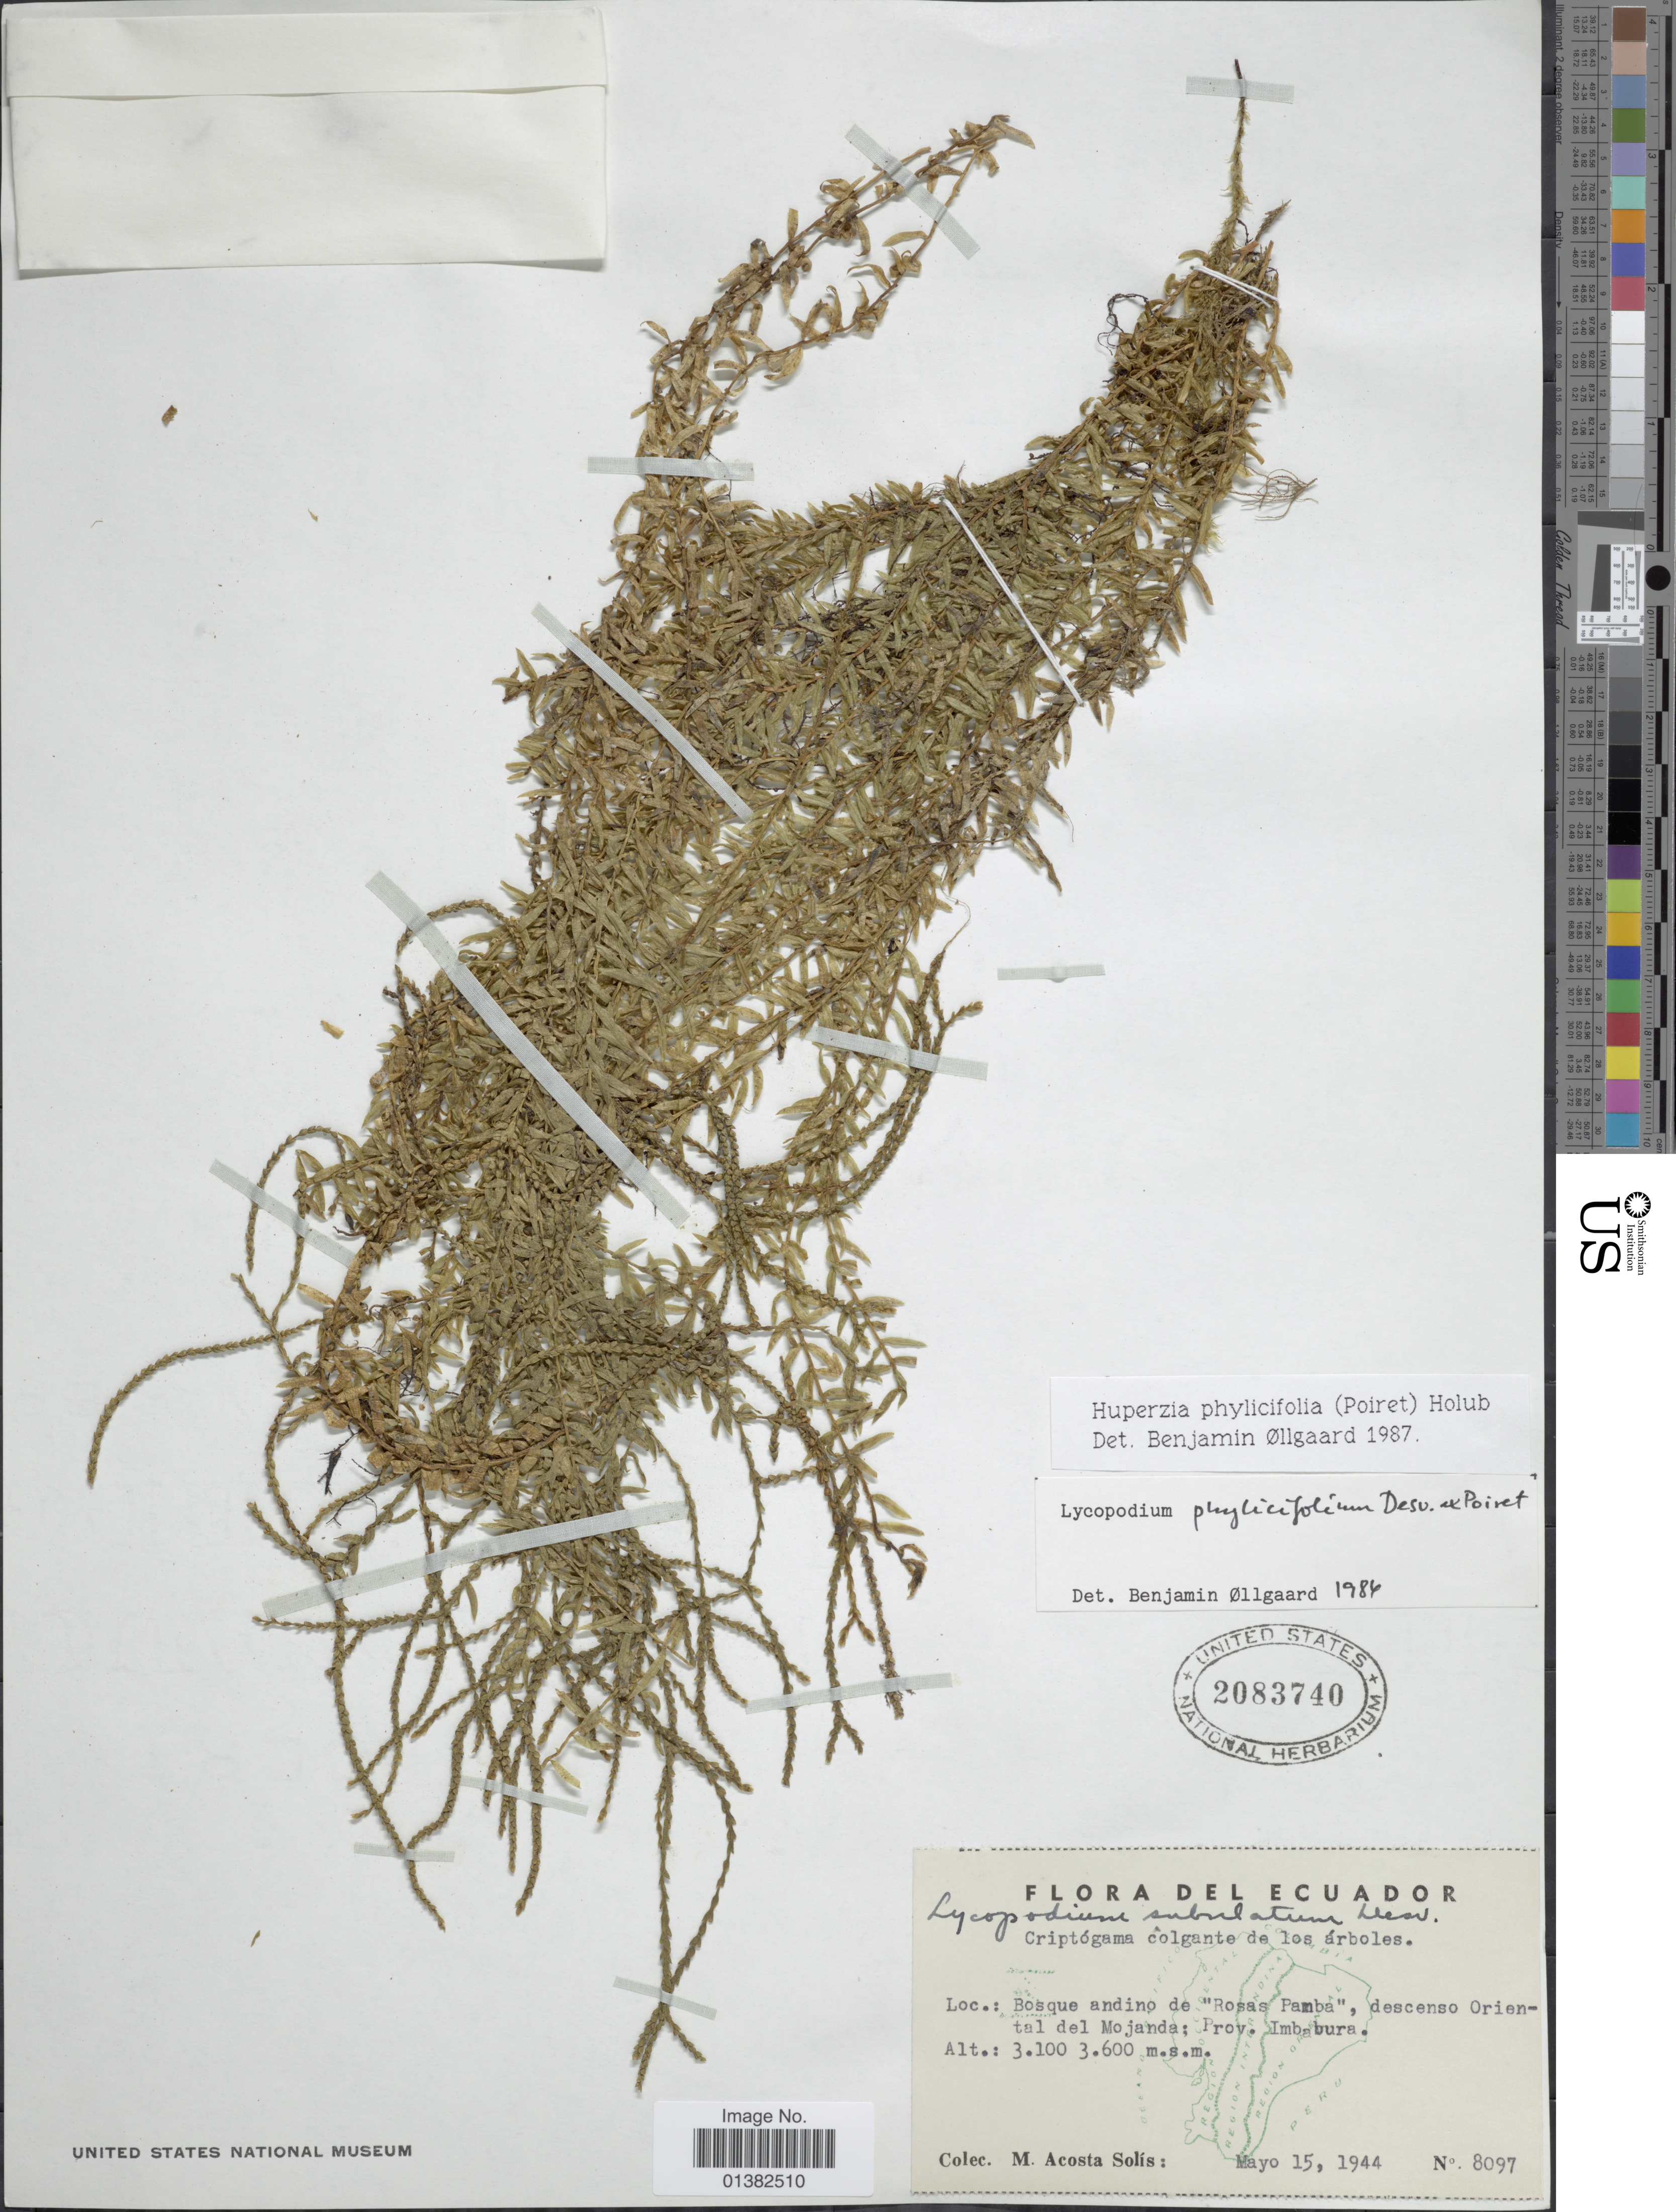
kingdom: Plantae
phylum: Tracheophyta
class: Lycopodiopsida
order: Lycopodiales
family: Lycopodiaceae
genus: Phlegmariurus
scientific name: Phlegmariurus phylicifolius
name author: (Desv. ex Poir.) B. Øllg.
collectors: M. Acosta Solis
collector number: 8097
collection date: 1944-05-15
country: Ecuador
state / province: Imbabura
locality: Bosque andino de "Rosas Pamba", descenso Oriental del Mojanda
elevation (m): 3100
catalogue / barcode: US 2083740